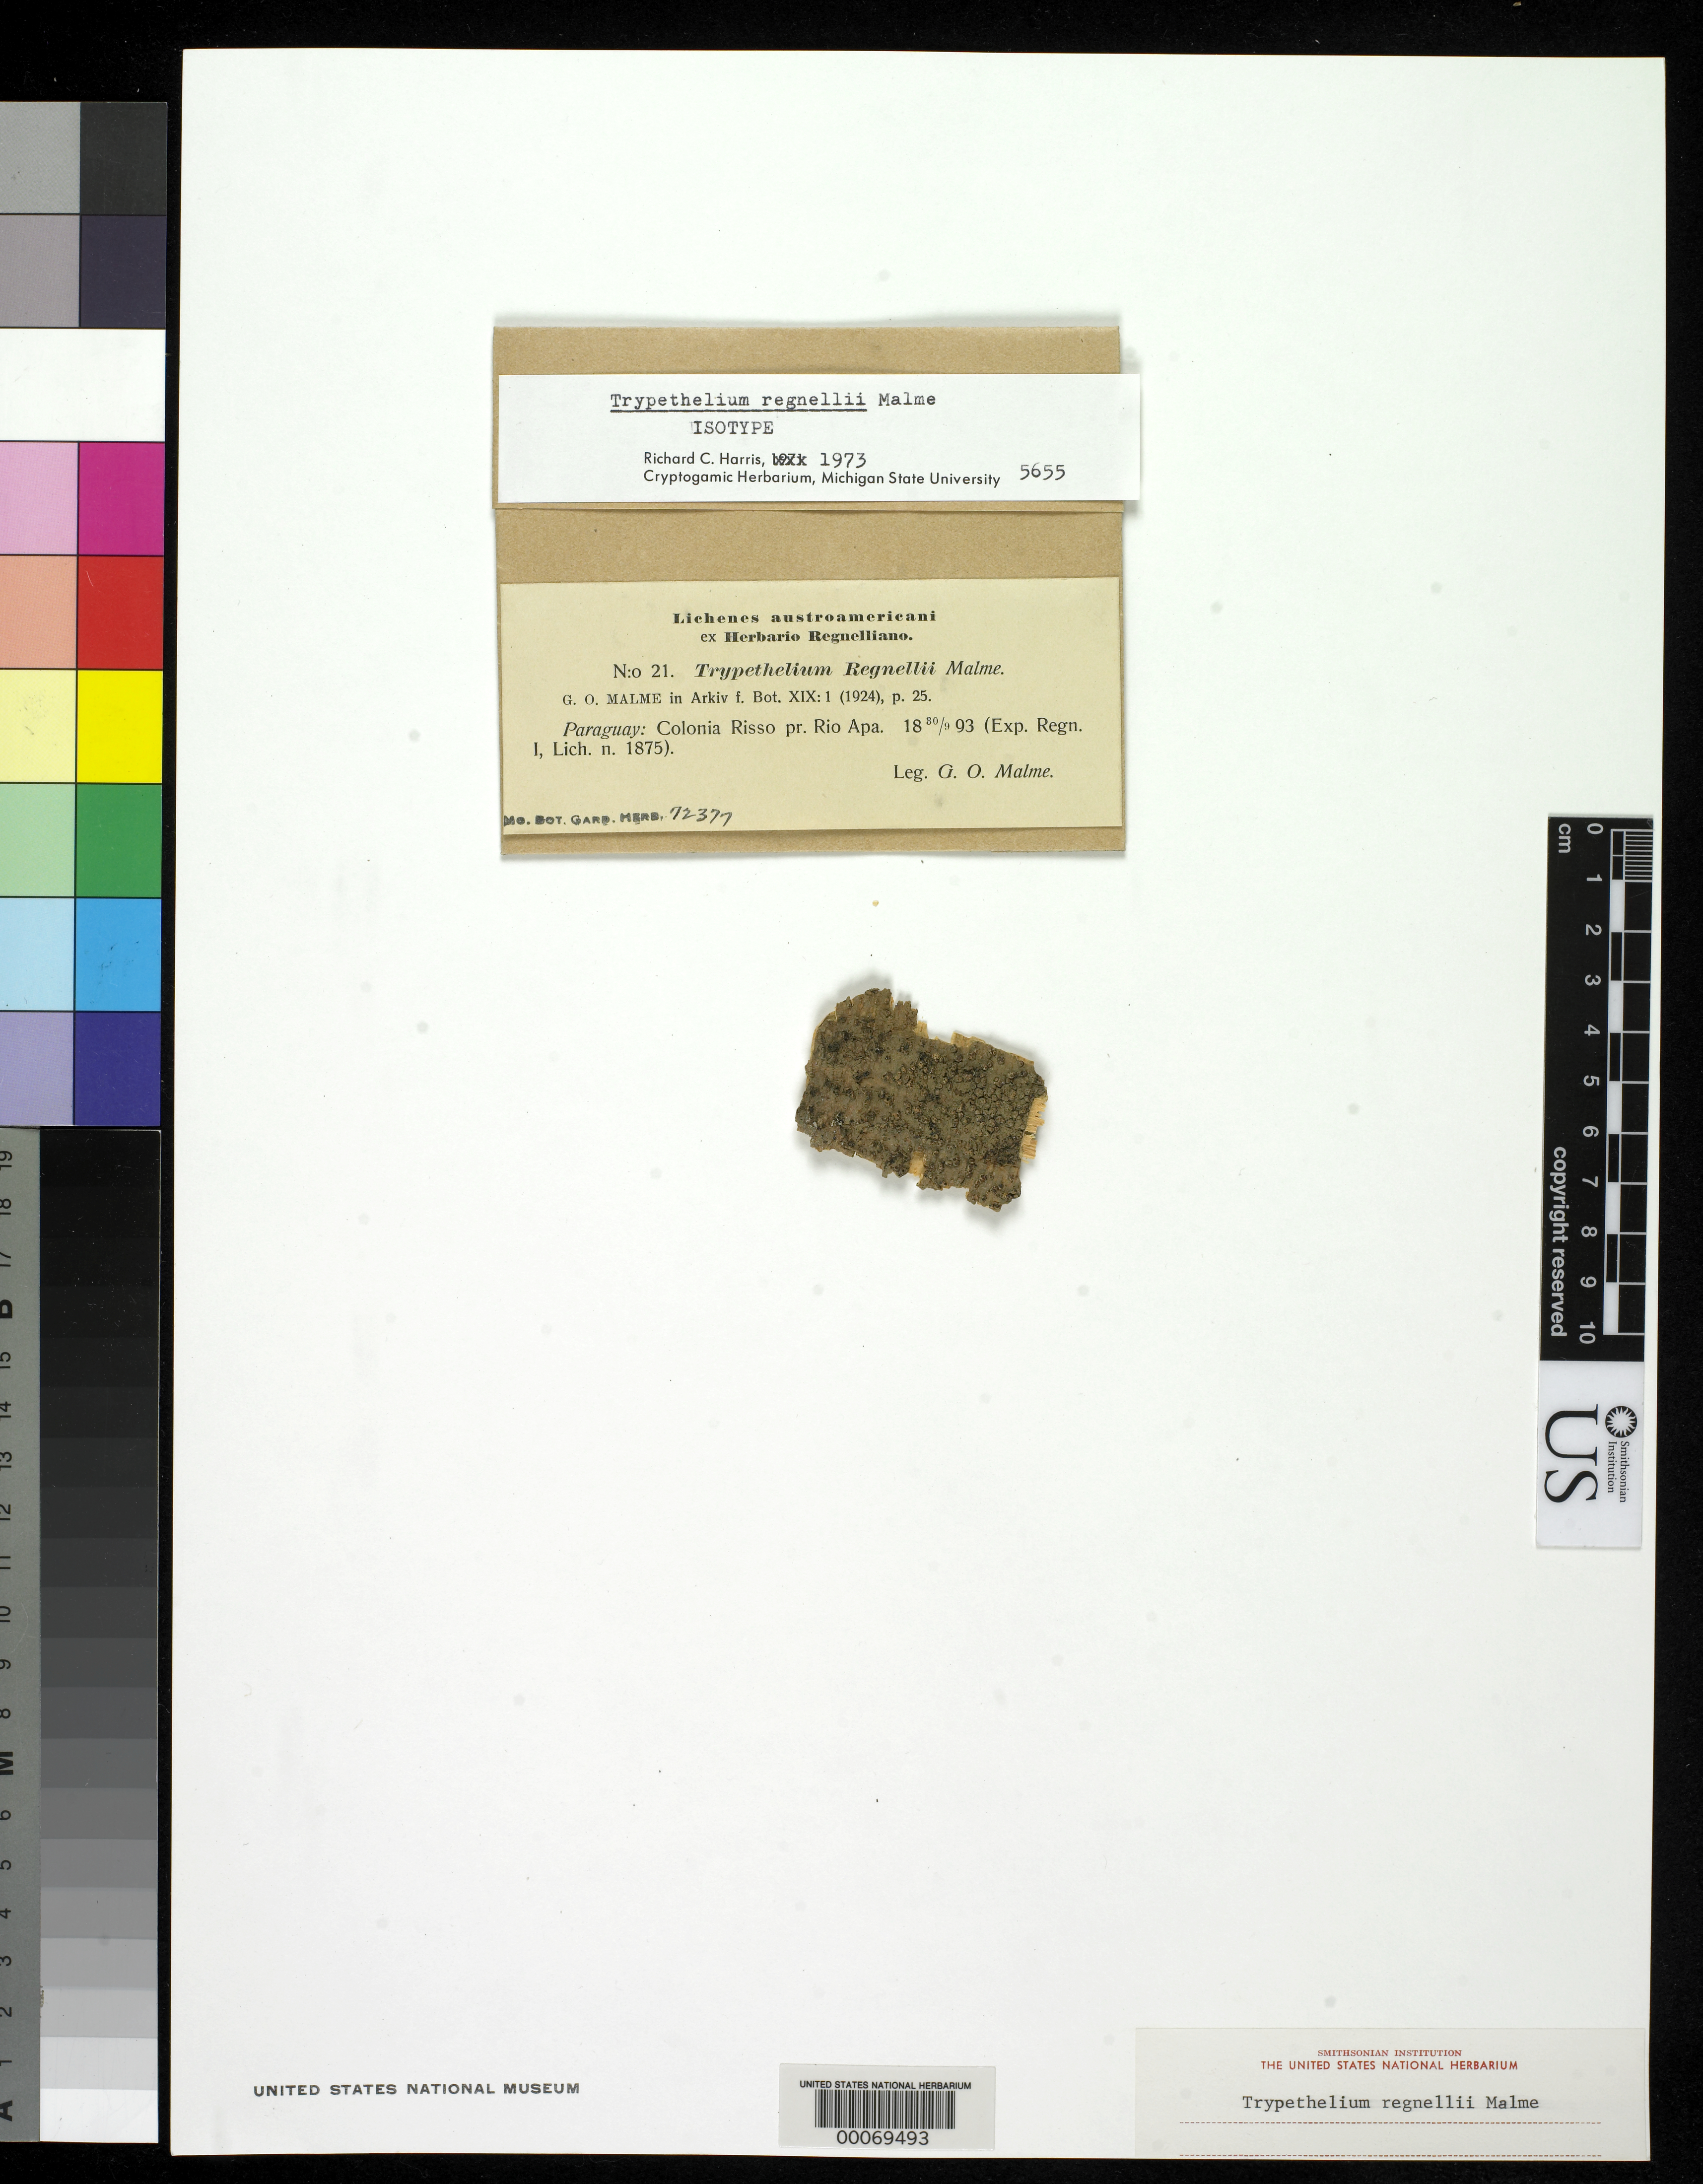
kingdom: Fungi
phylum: Ascomycota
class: Dothideomycetes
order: Trypetheliales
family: Trypetheliaceae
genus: Trypethelium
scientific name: Trypethelium regnellii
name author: Malme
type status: Isotype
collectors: G. O. A. Malme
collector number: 21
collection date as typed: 30 Sep 1875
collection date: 1875-09-30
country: Paraguay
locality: Colonia Risso pr. Rio Apa.